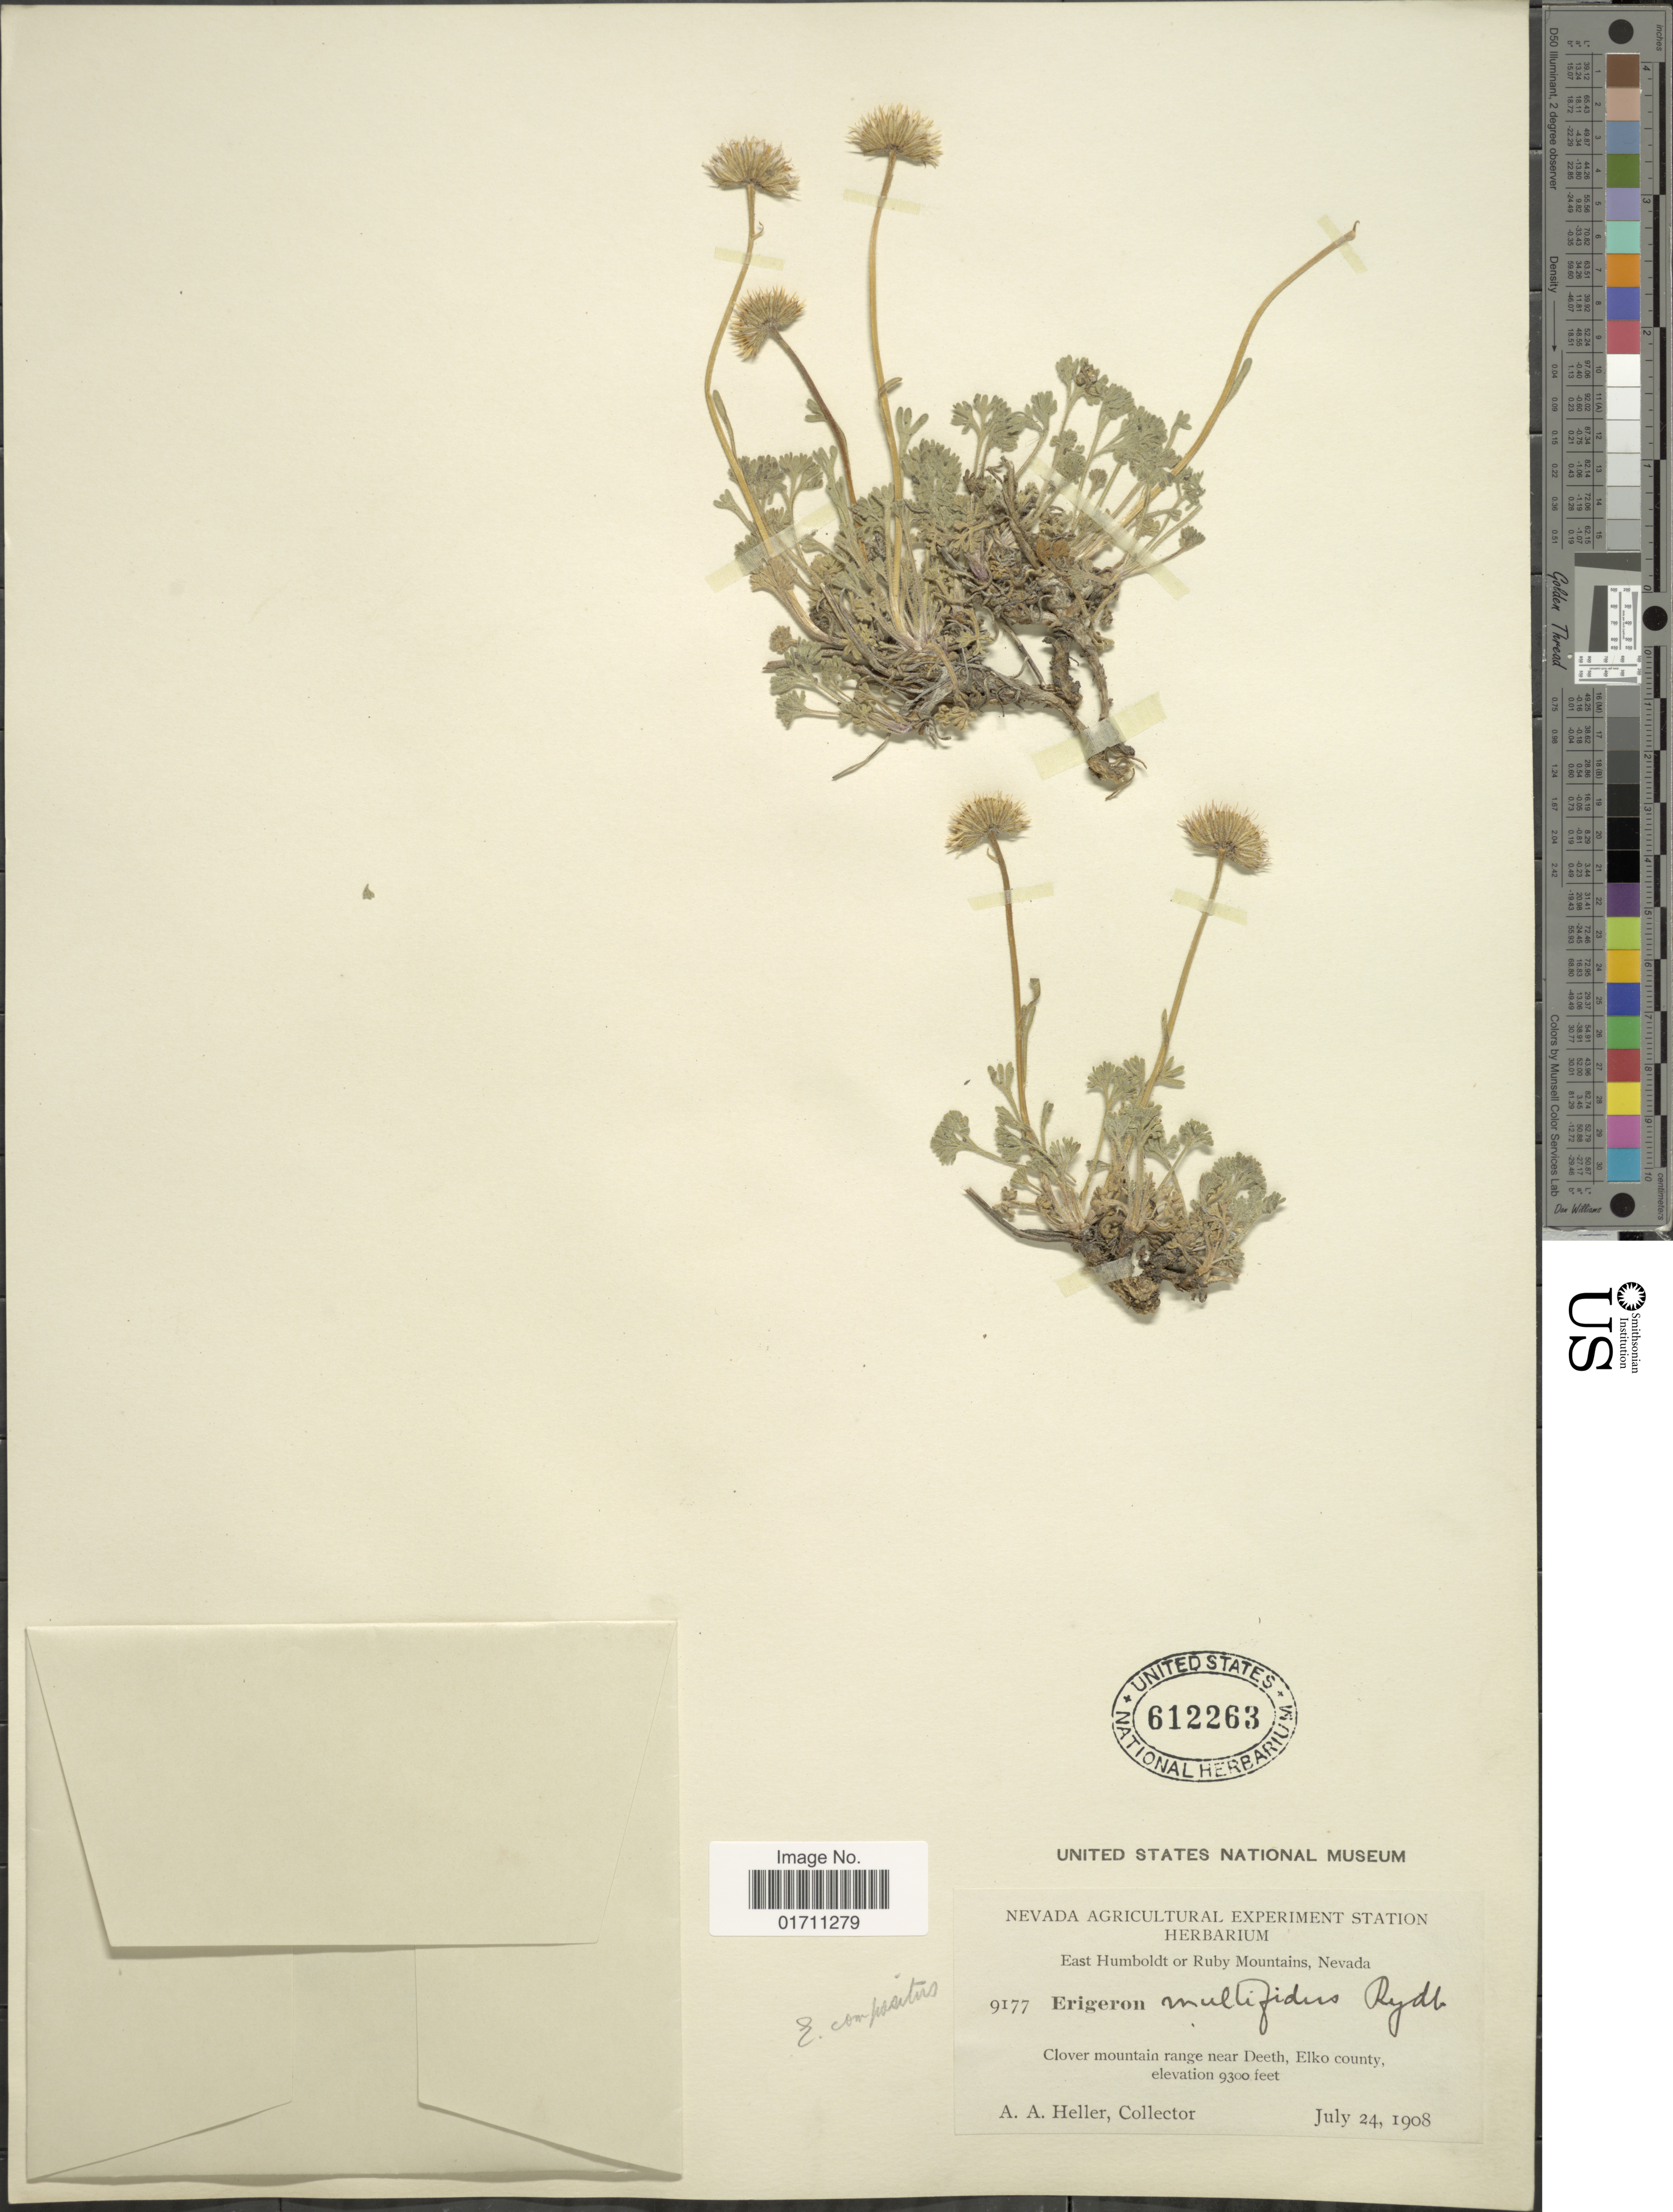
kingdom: Plantae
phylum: Tracheophyta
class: Magnoliopsida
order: Asterales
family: Asteraceae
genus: Erigeron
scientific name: Erigeron compositus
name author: Pursh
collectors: A. A. Heller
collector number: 9177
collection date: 1908-07-24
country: United States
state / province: Nevada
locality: East Humboldt or Ruby Mountains, Clover mountain range near Deeth, Elko County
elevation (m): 2835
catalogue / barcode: US 612263